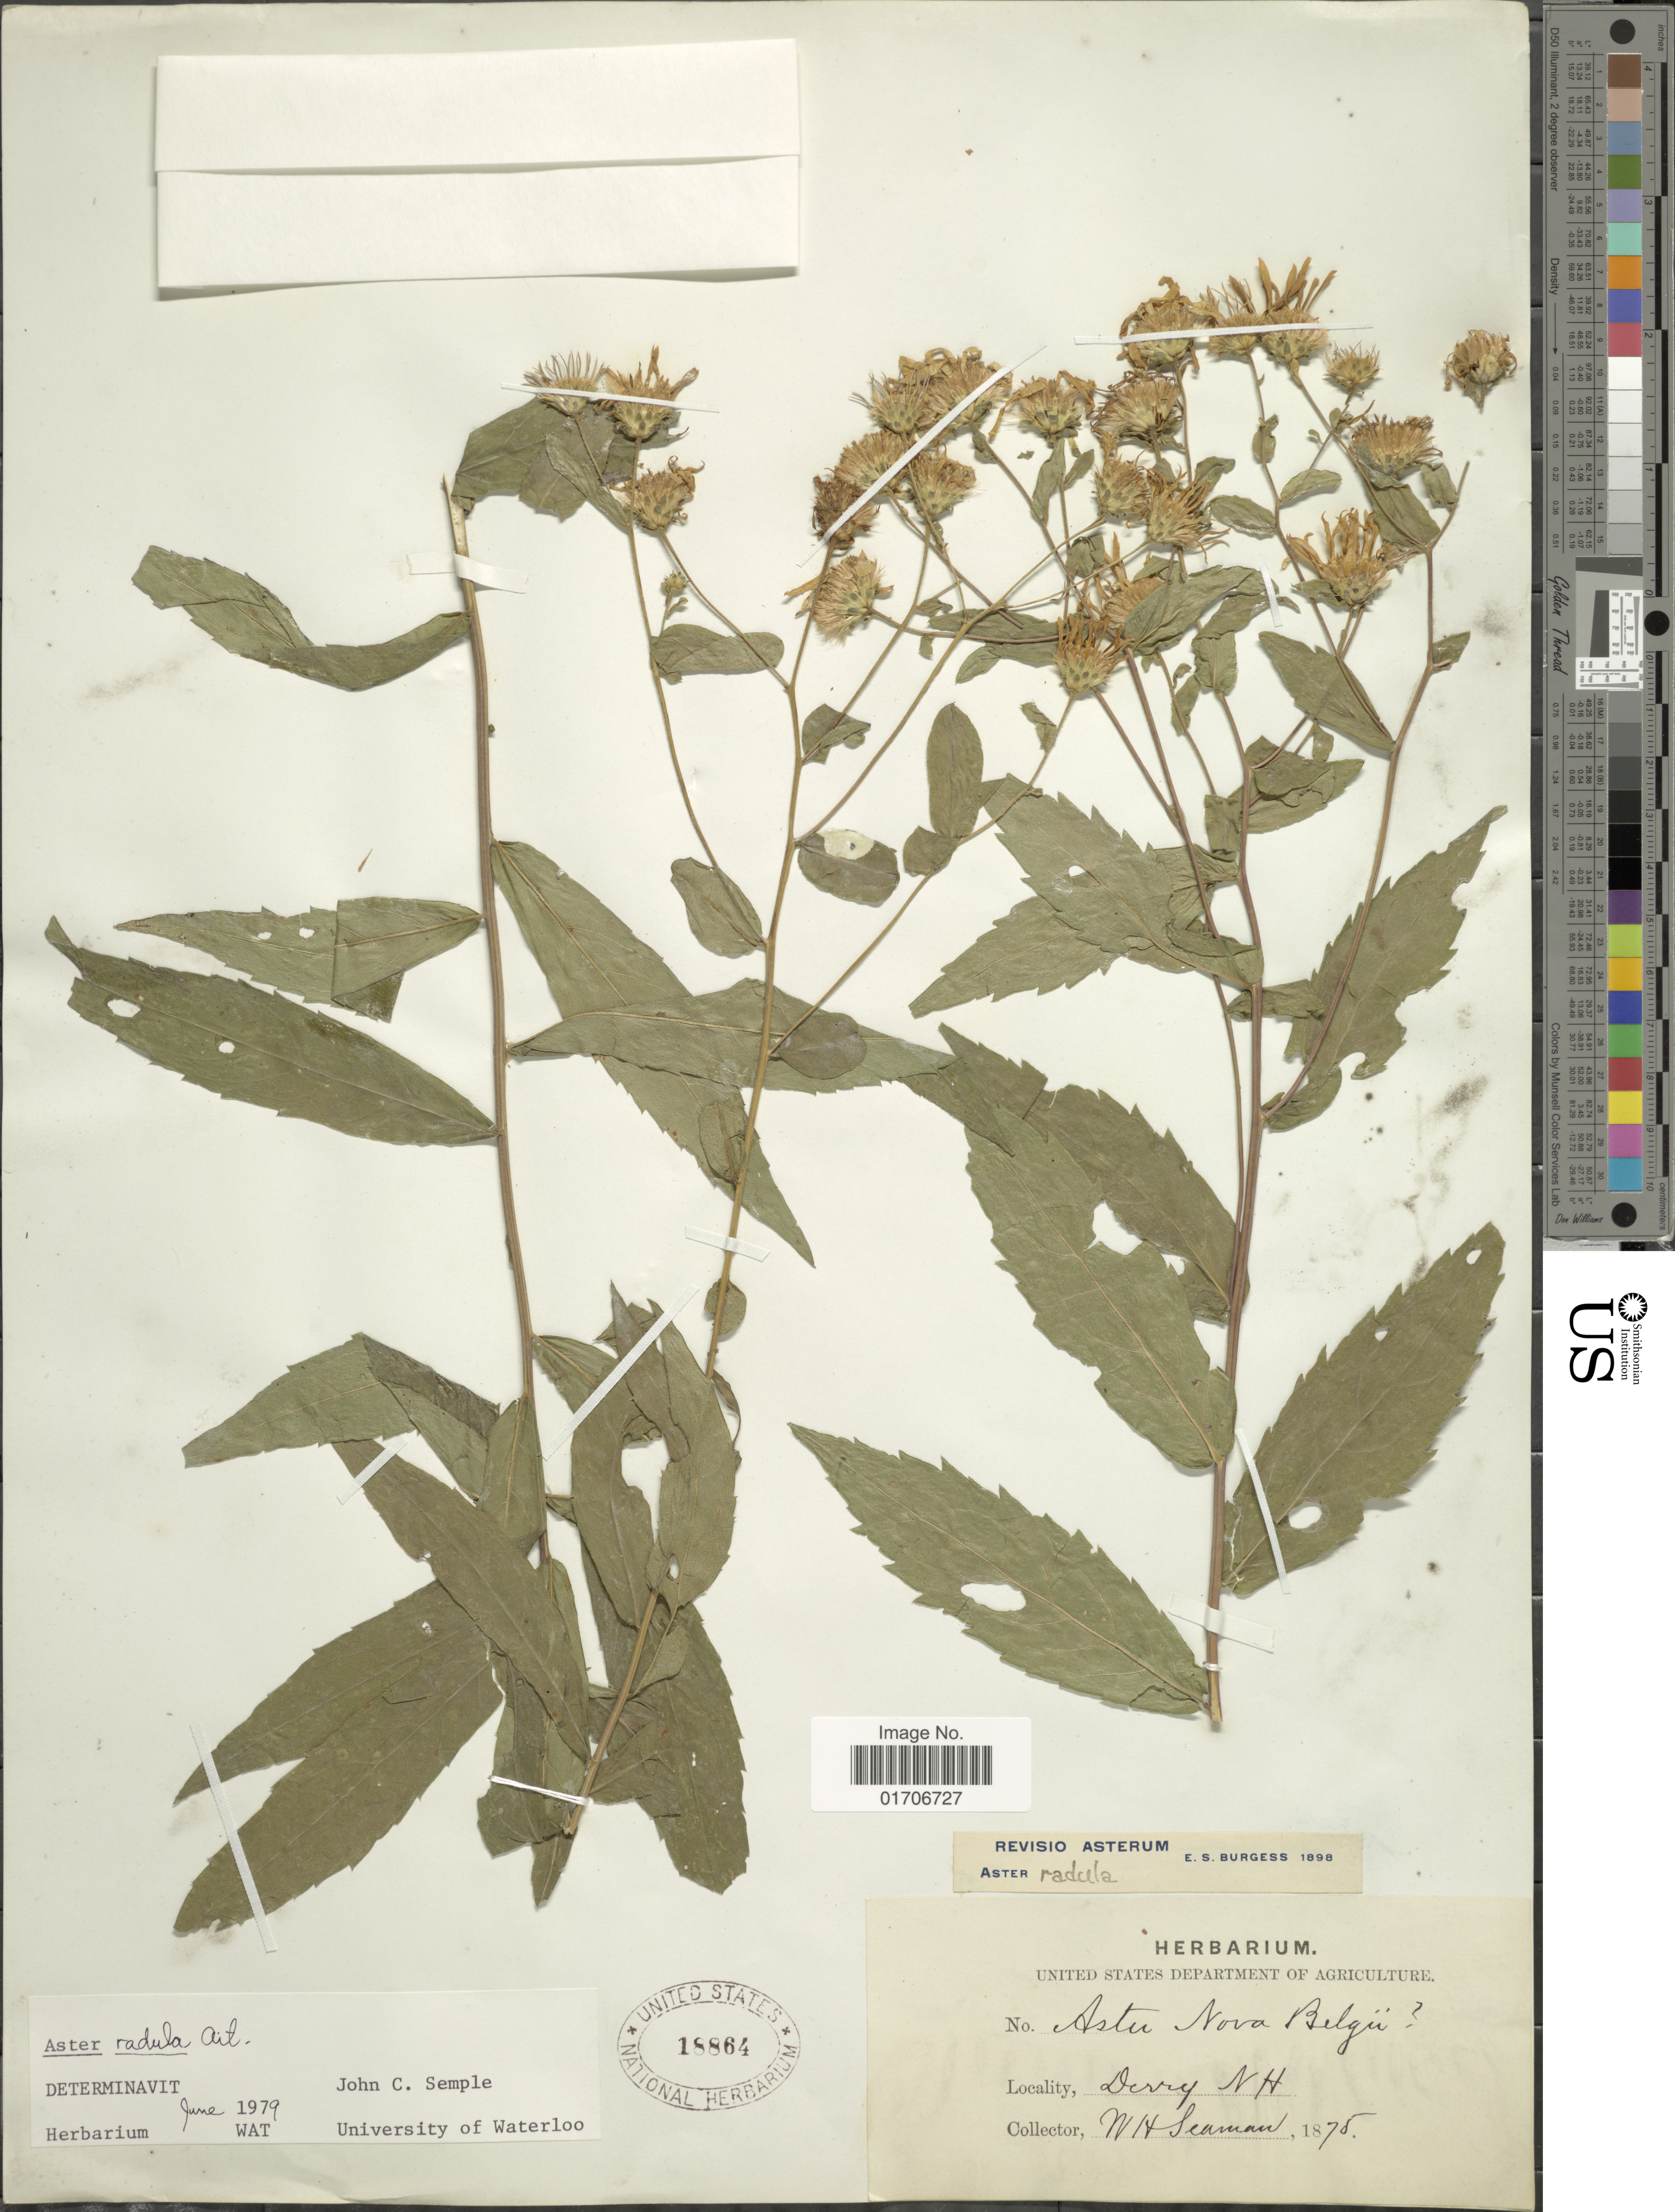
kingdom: Plantae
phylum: Tracheophyta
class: Magnoliopsida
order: Asterales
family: Asteraceae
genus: Eurybia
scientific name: Eurybia radula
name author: (Aiton) G.L. Nesom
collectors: W. Seaman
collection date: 1875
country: United States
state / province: New Hampshire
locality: Derry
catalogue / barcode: US 18864